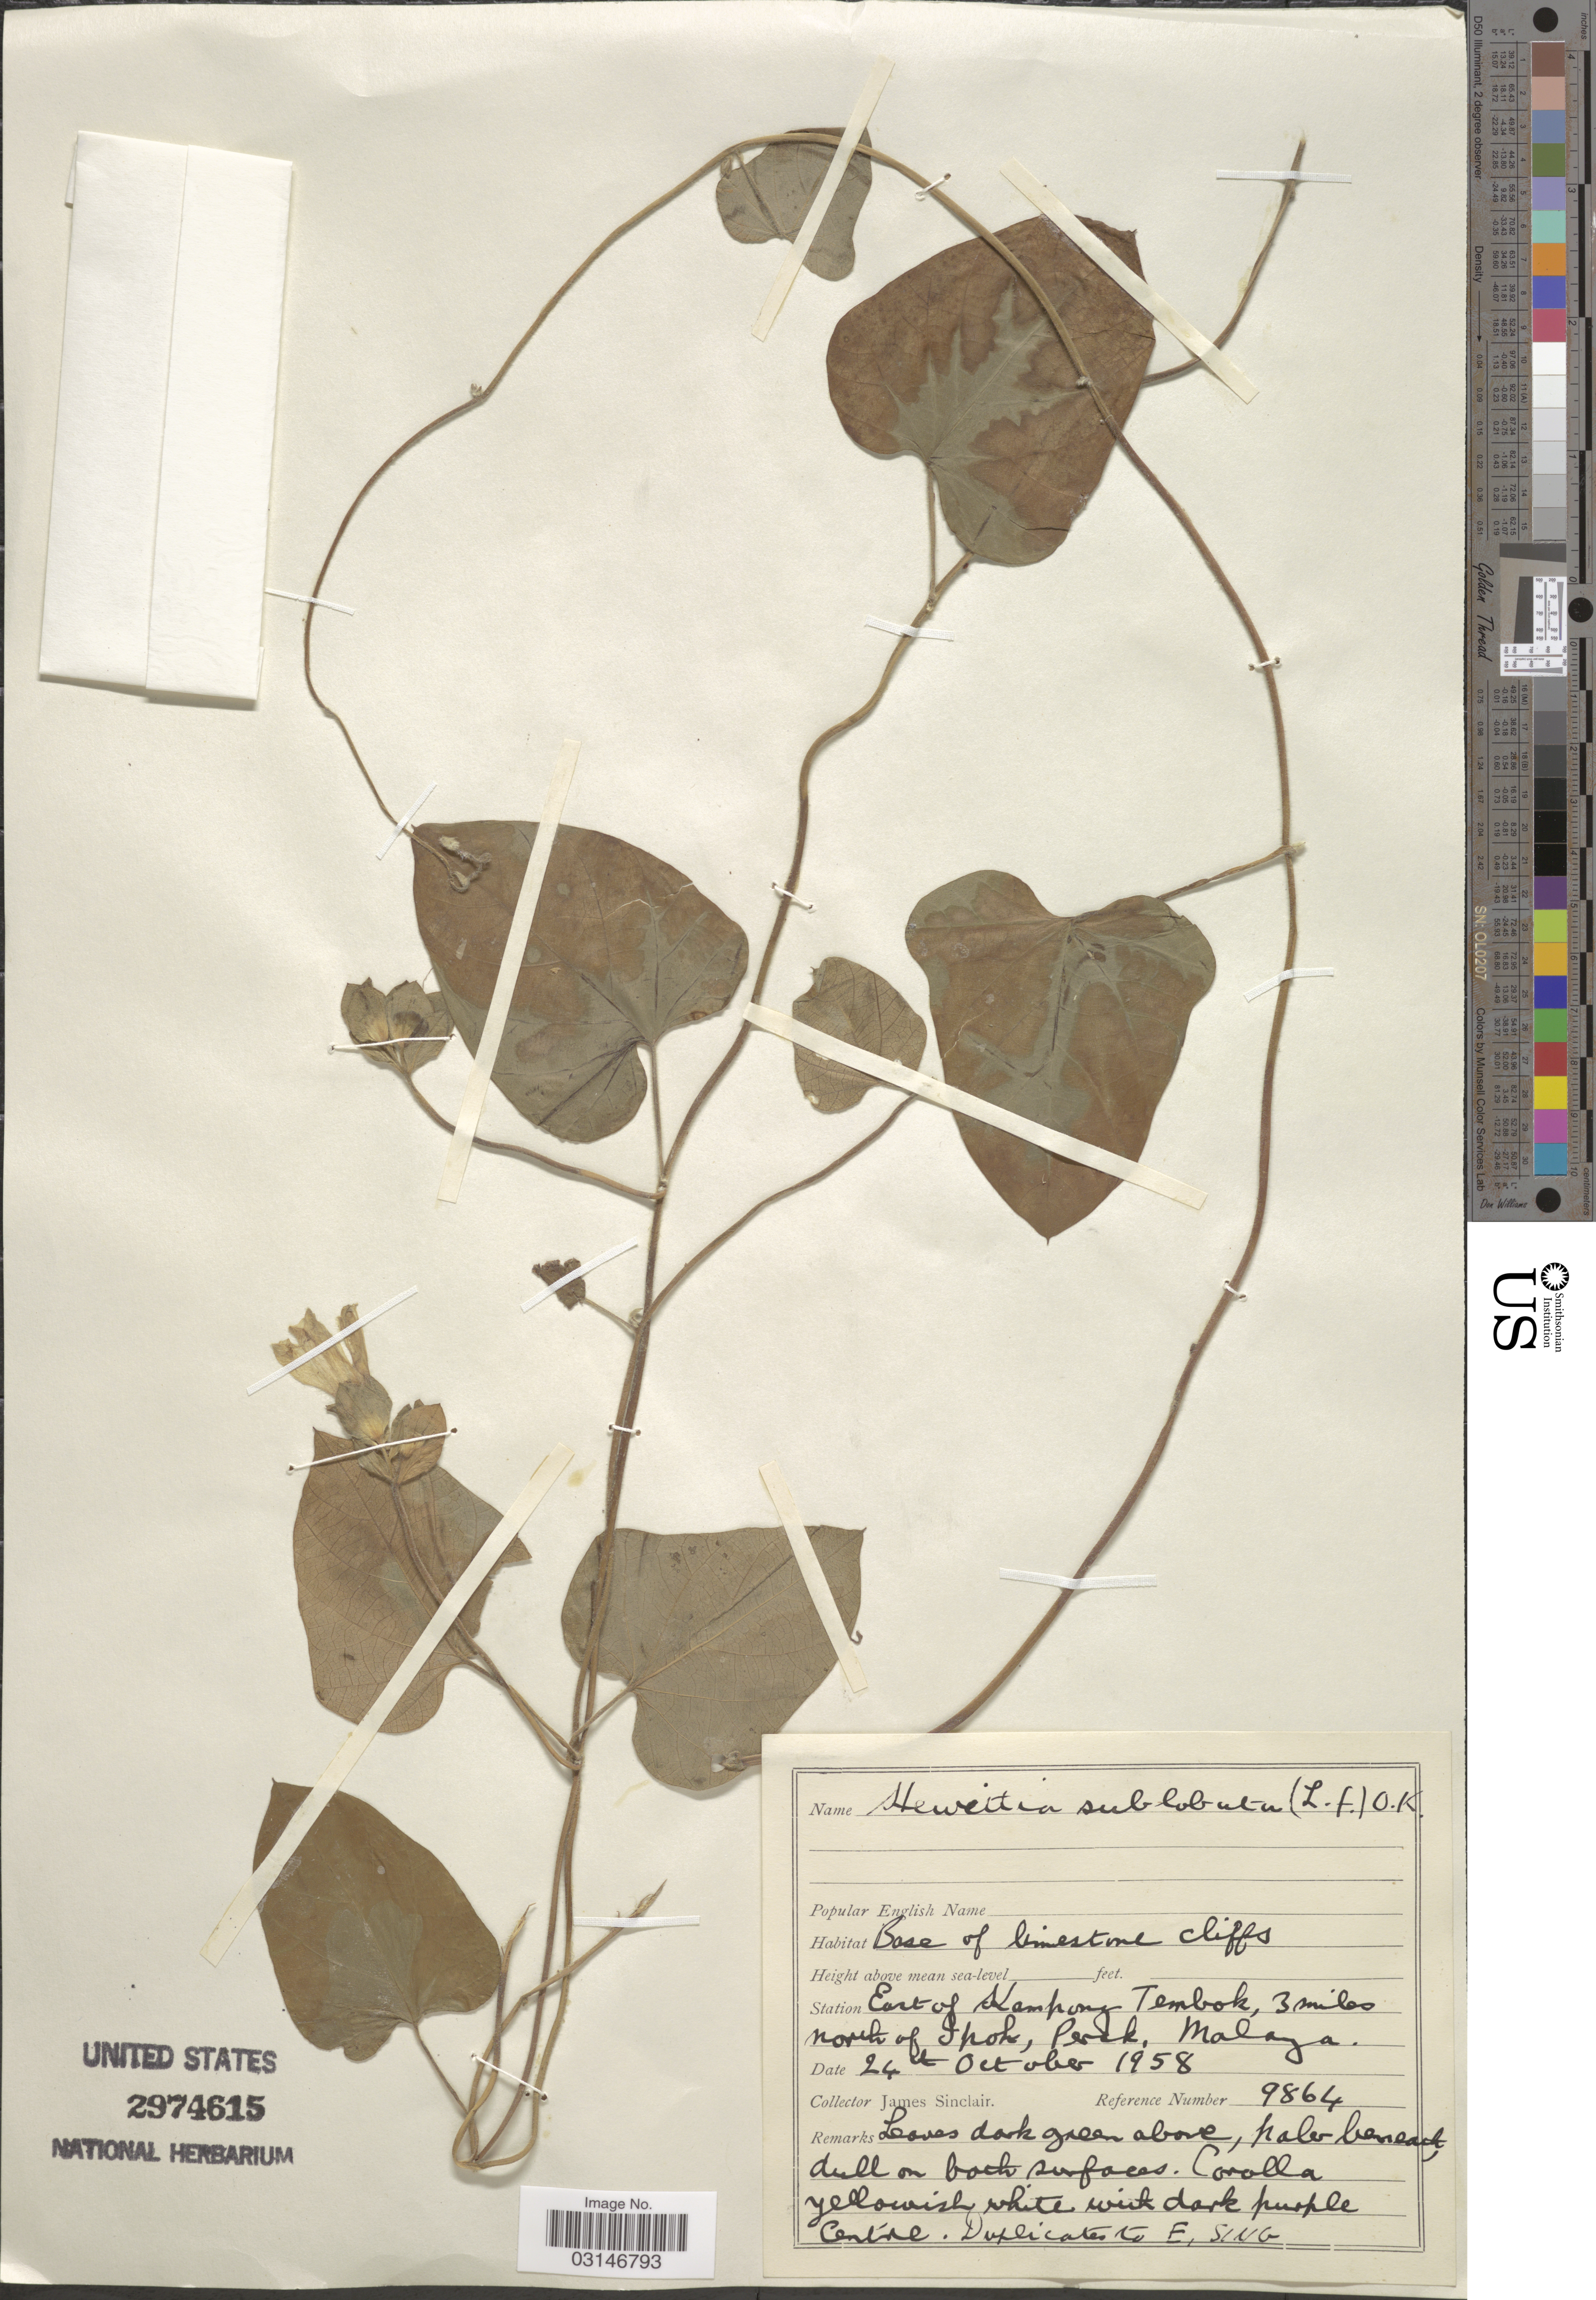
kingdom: Plantae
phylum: Tracheophyta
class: Magnoliopsida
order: Solanales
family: Convolvulaceae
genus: Hewittia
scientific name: Hewittia sublobata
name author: (L. f.) Kuntze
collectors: J. Sinclair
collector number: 9864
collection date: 1958-10-24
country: Malaysia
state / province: Perak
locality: Station East of Kampong Tembok, 3 miles north of Ipoh, Perak. Malaya.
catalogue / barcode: US 2974615